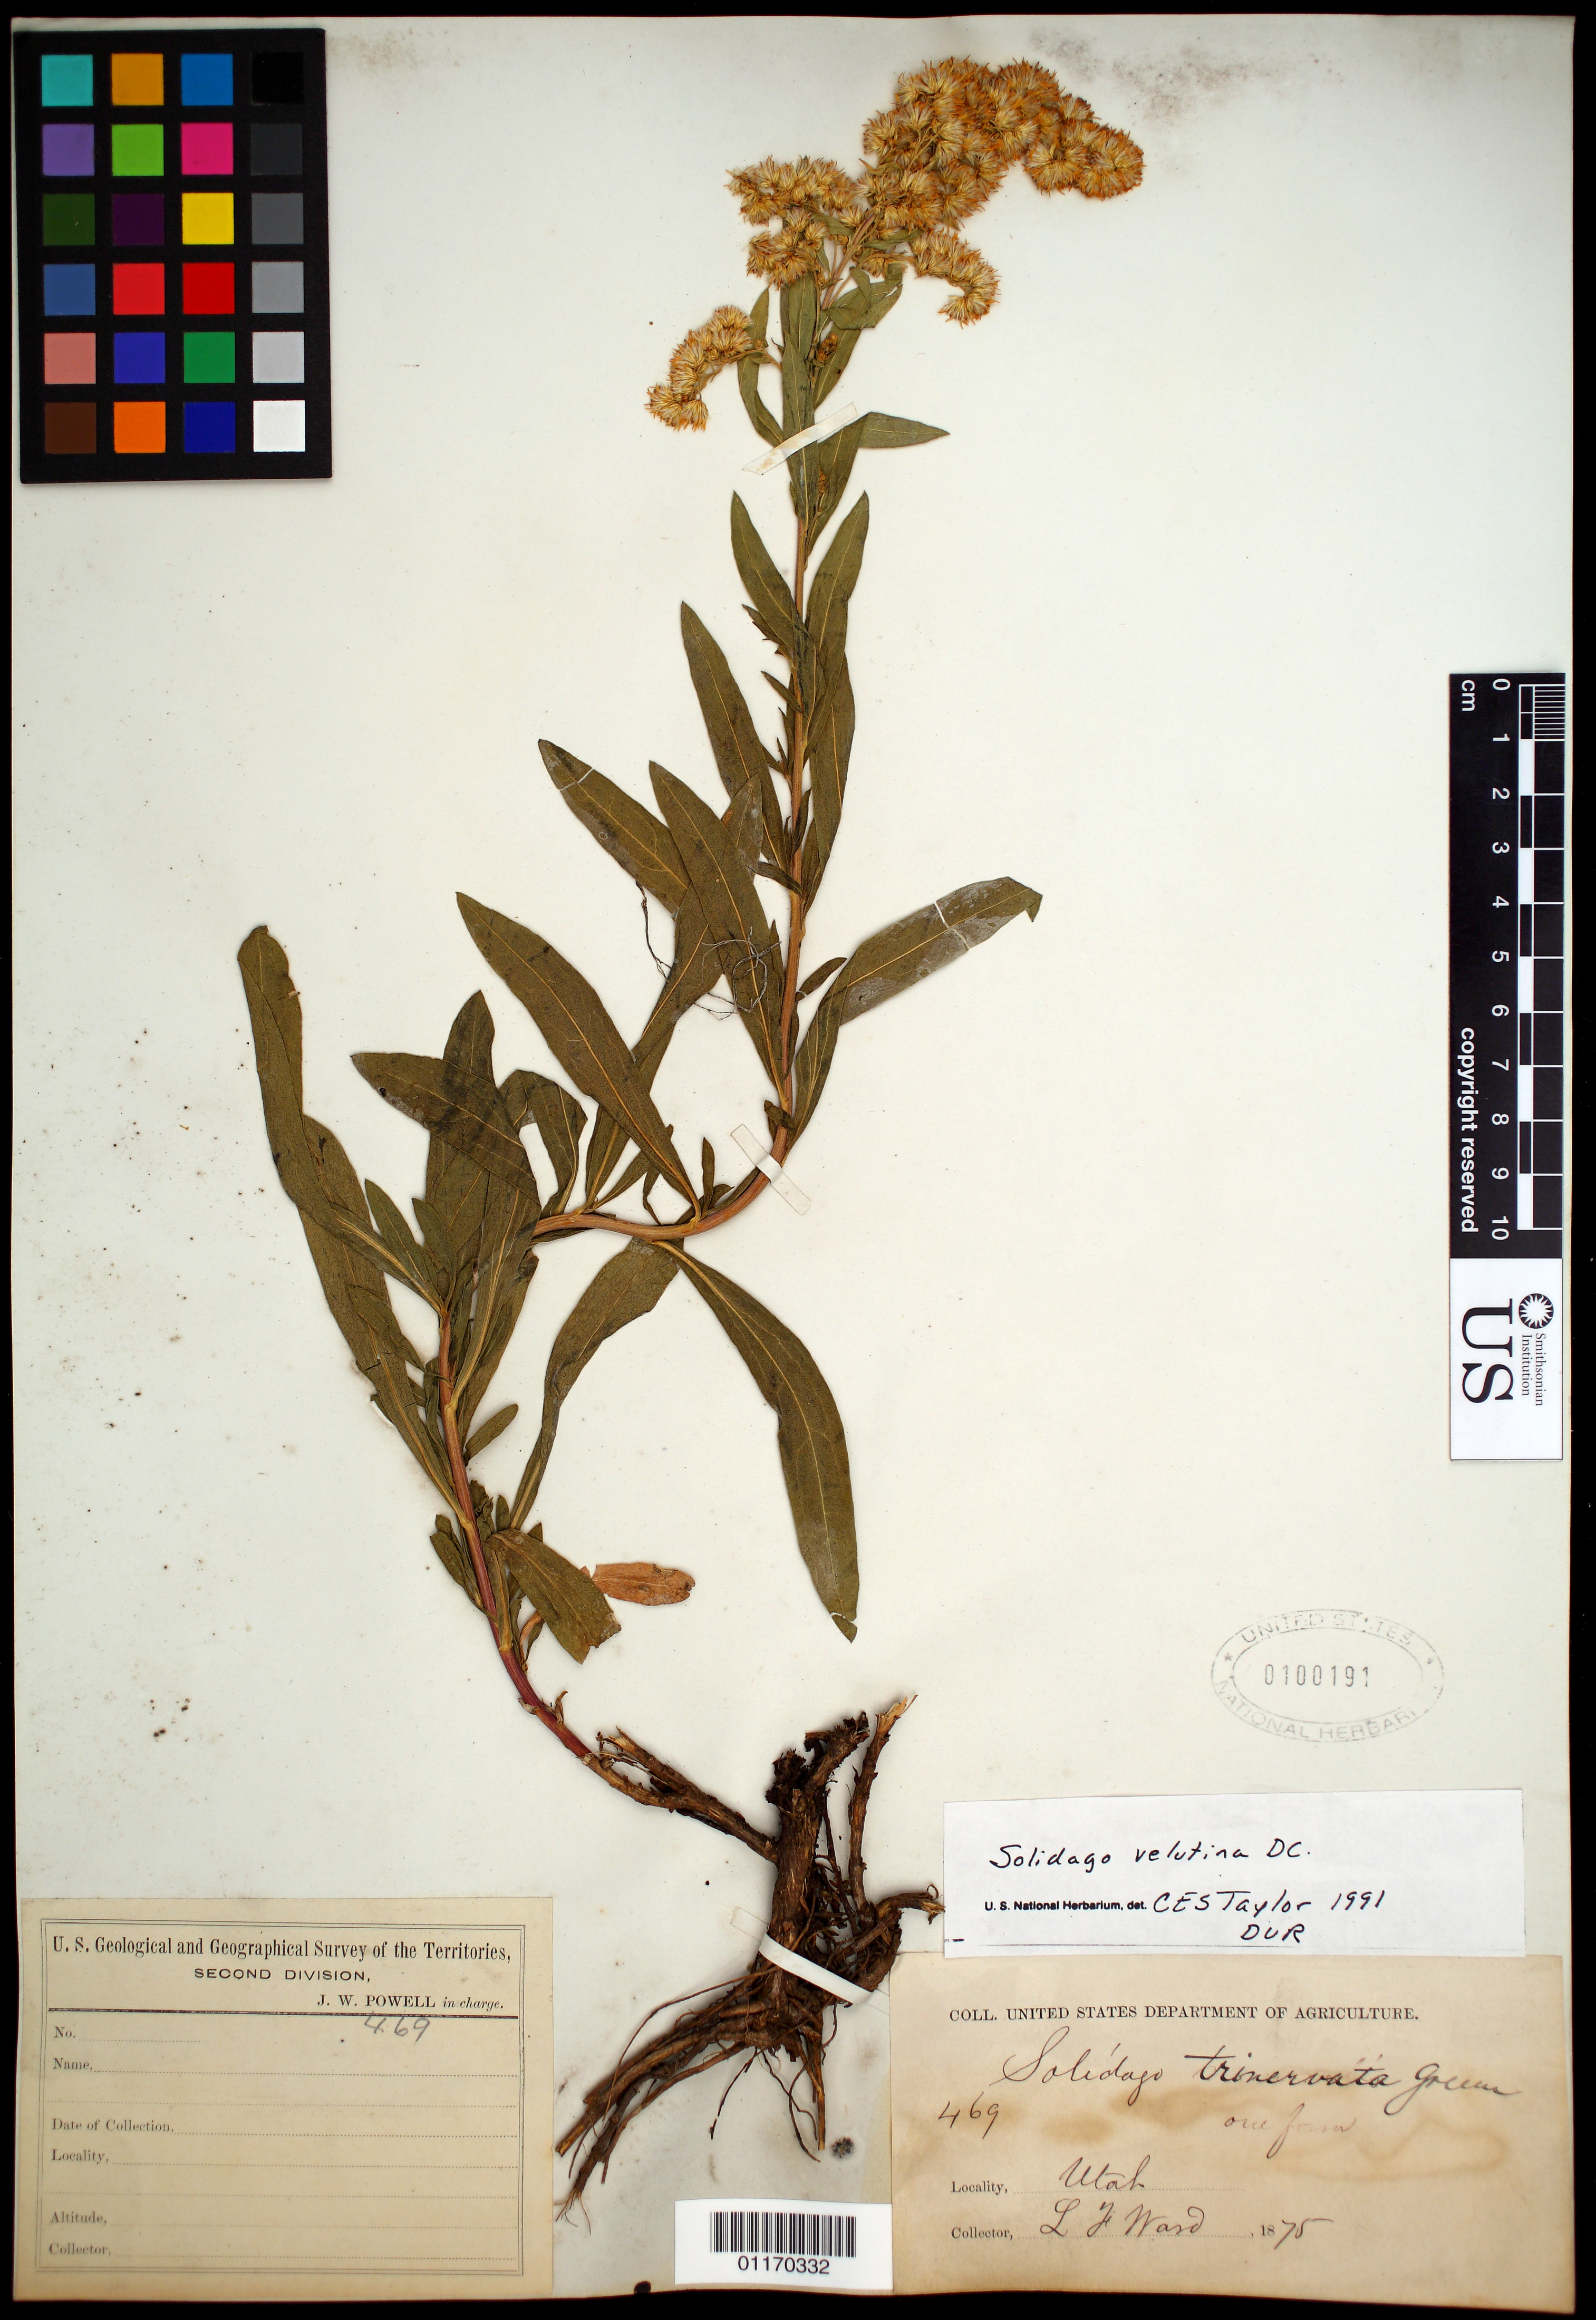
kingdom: Plantae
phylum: Tracheophyta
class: Magnoliopsida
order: Asterales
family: Asteraceae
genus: Solidago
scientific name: Solidago velutina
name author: DC.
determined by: Taylor, Constance E. S.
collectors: L. F. Ward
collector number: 469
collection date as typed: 1875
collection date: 1875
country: United States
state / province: Utah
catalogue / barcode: US 100191